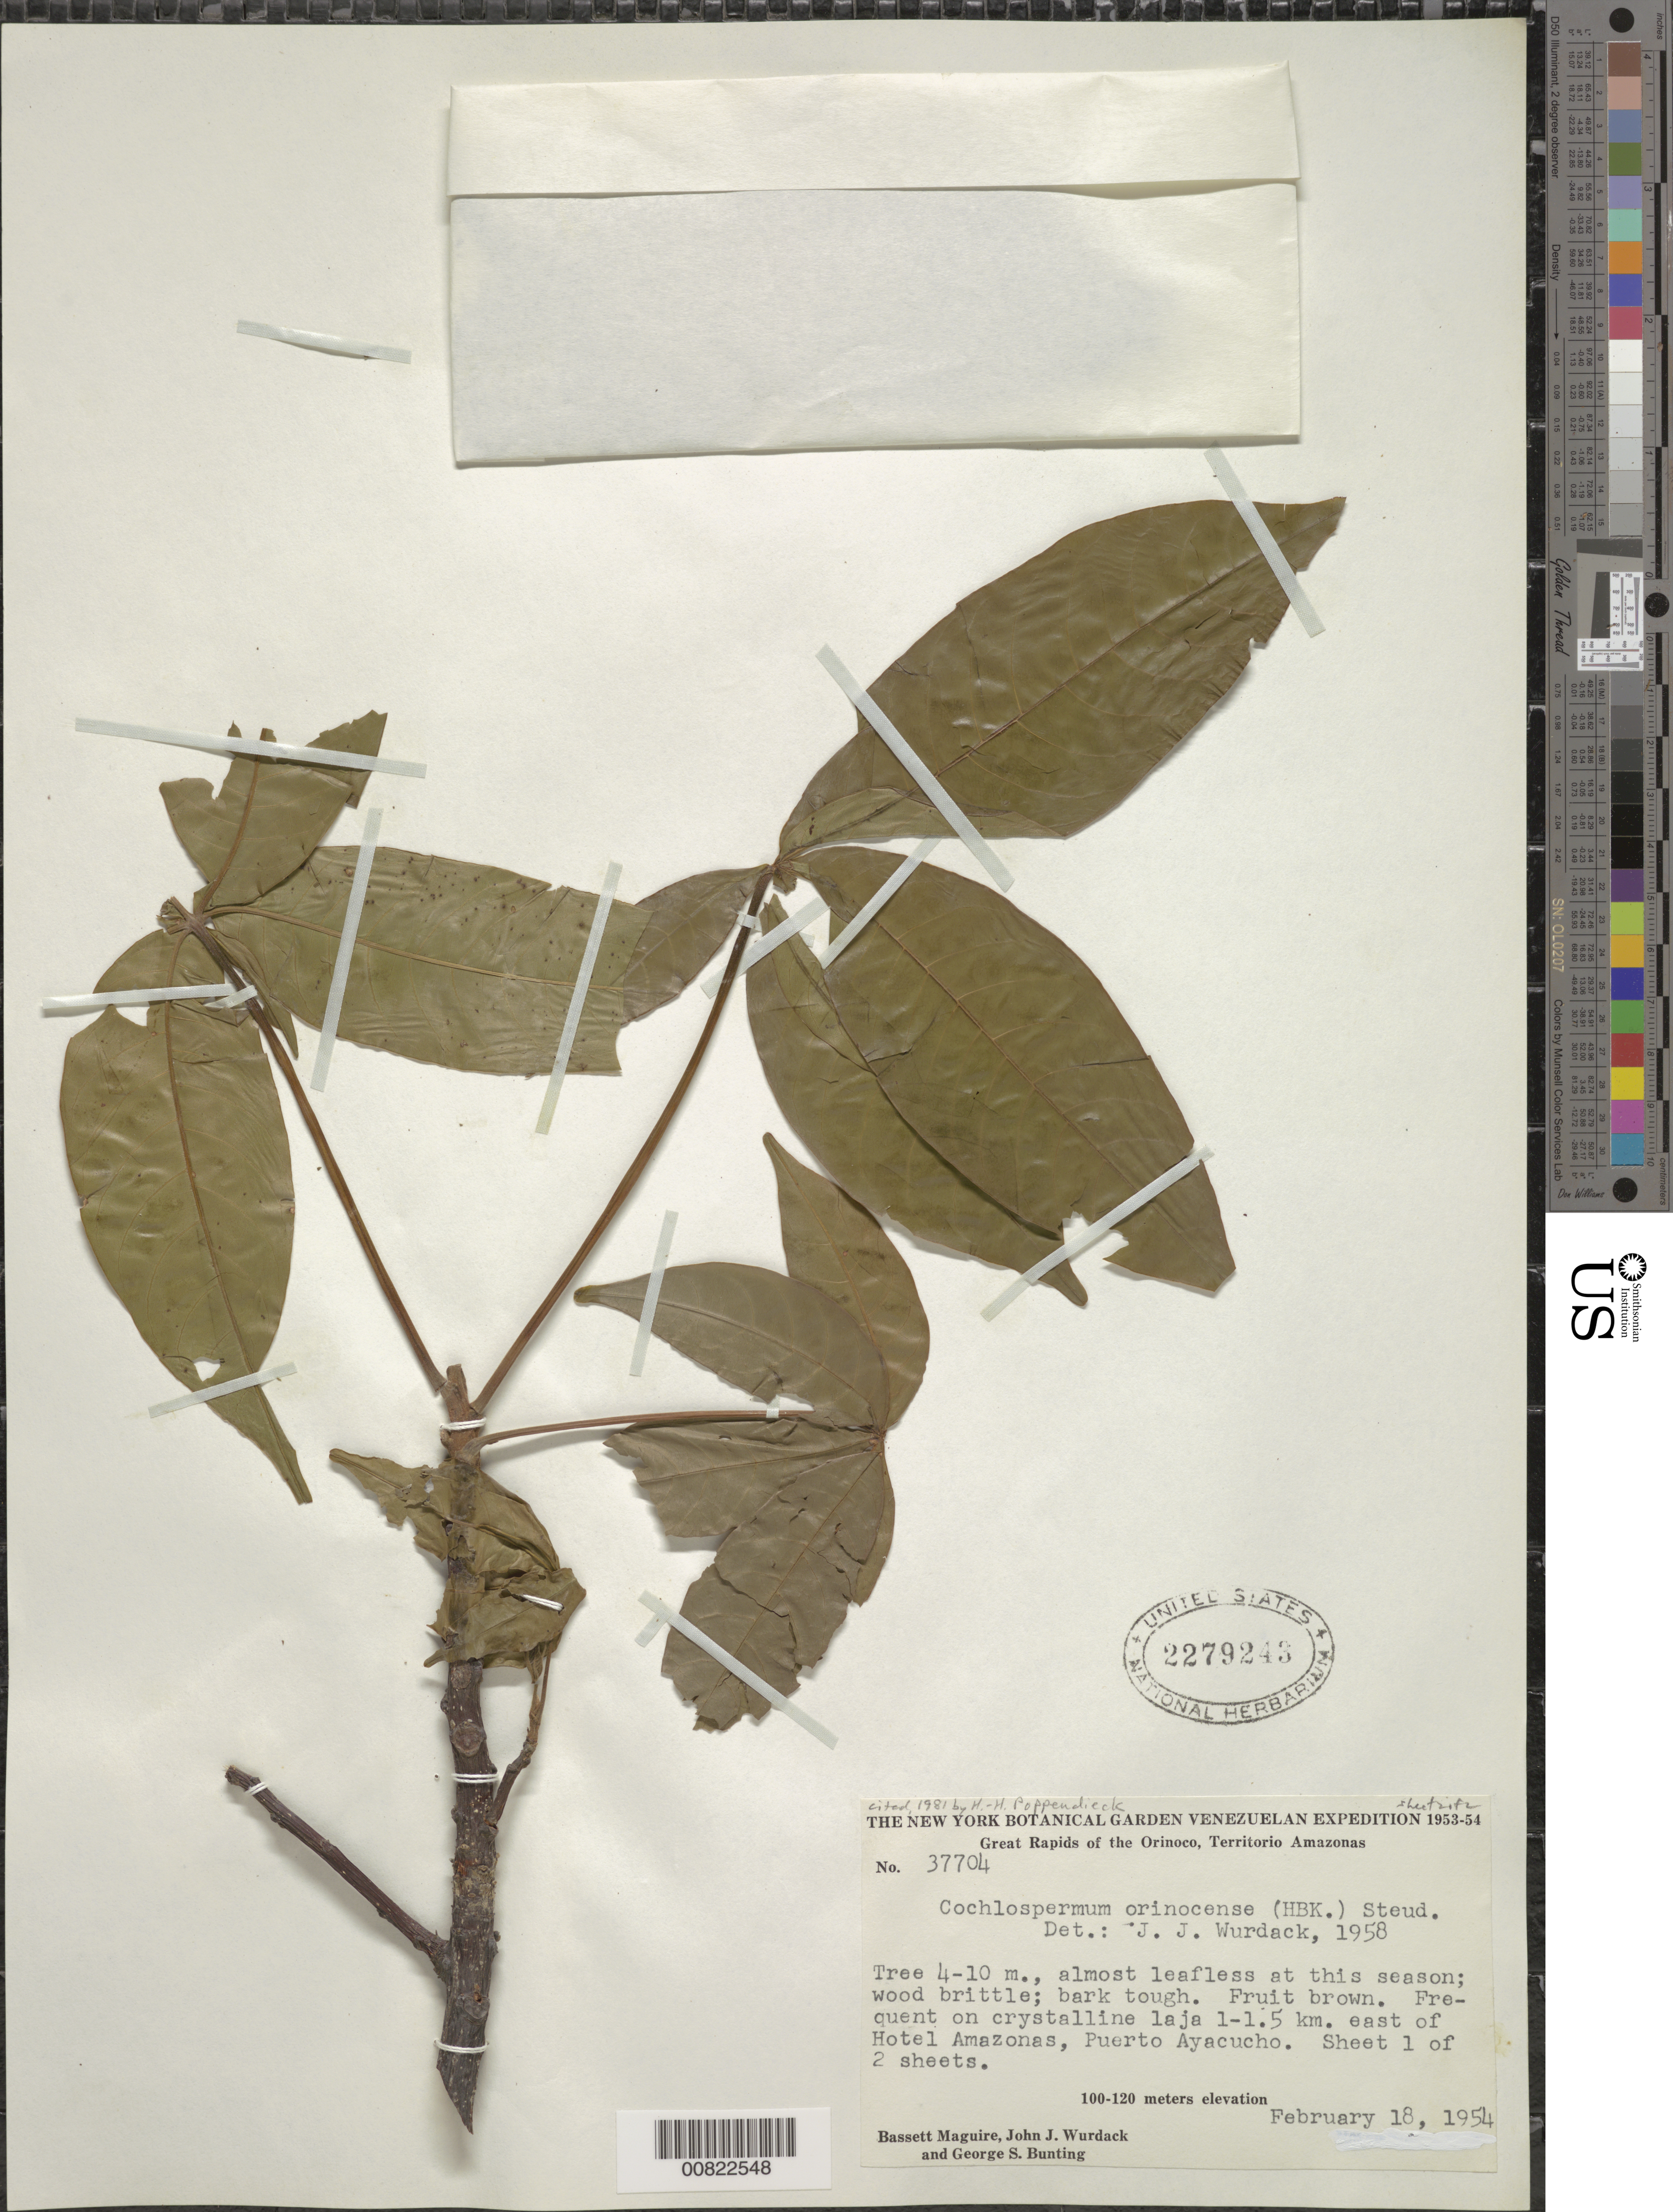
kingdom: Plantae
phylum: Tracheophyta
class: Magnoliopsida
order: Malvales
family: Cochlospermaceae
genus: Cochlospermum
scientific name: Cochlospermum orinocense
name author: (Kunth) Steud.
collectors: B. Maguire, J. J. Wurdack & G. S. Bunting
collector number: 37704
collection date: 1954-02-18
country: Peru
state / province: Ayacucho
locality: Great Rapids of the Orinoco, Territorio Amazonas. Frequent on crystalline laja 1-1.5 km. east of Hotel Amazonas, Puerto Ayacucho.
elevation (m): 100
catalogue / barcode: US 2279243